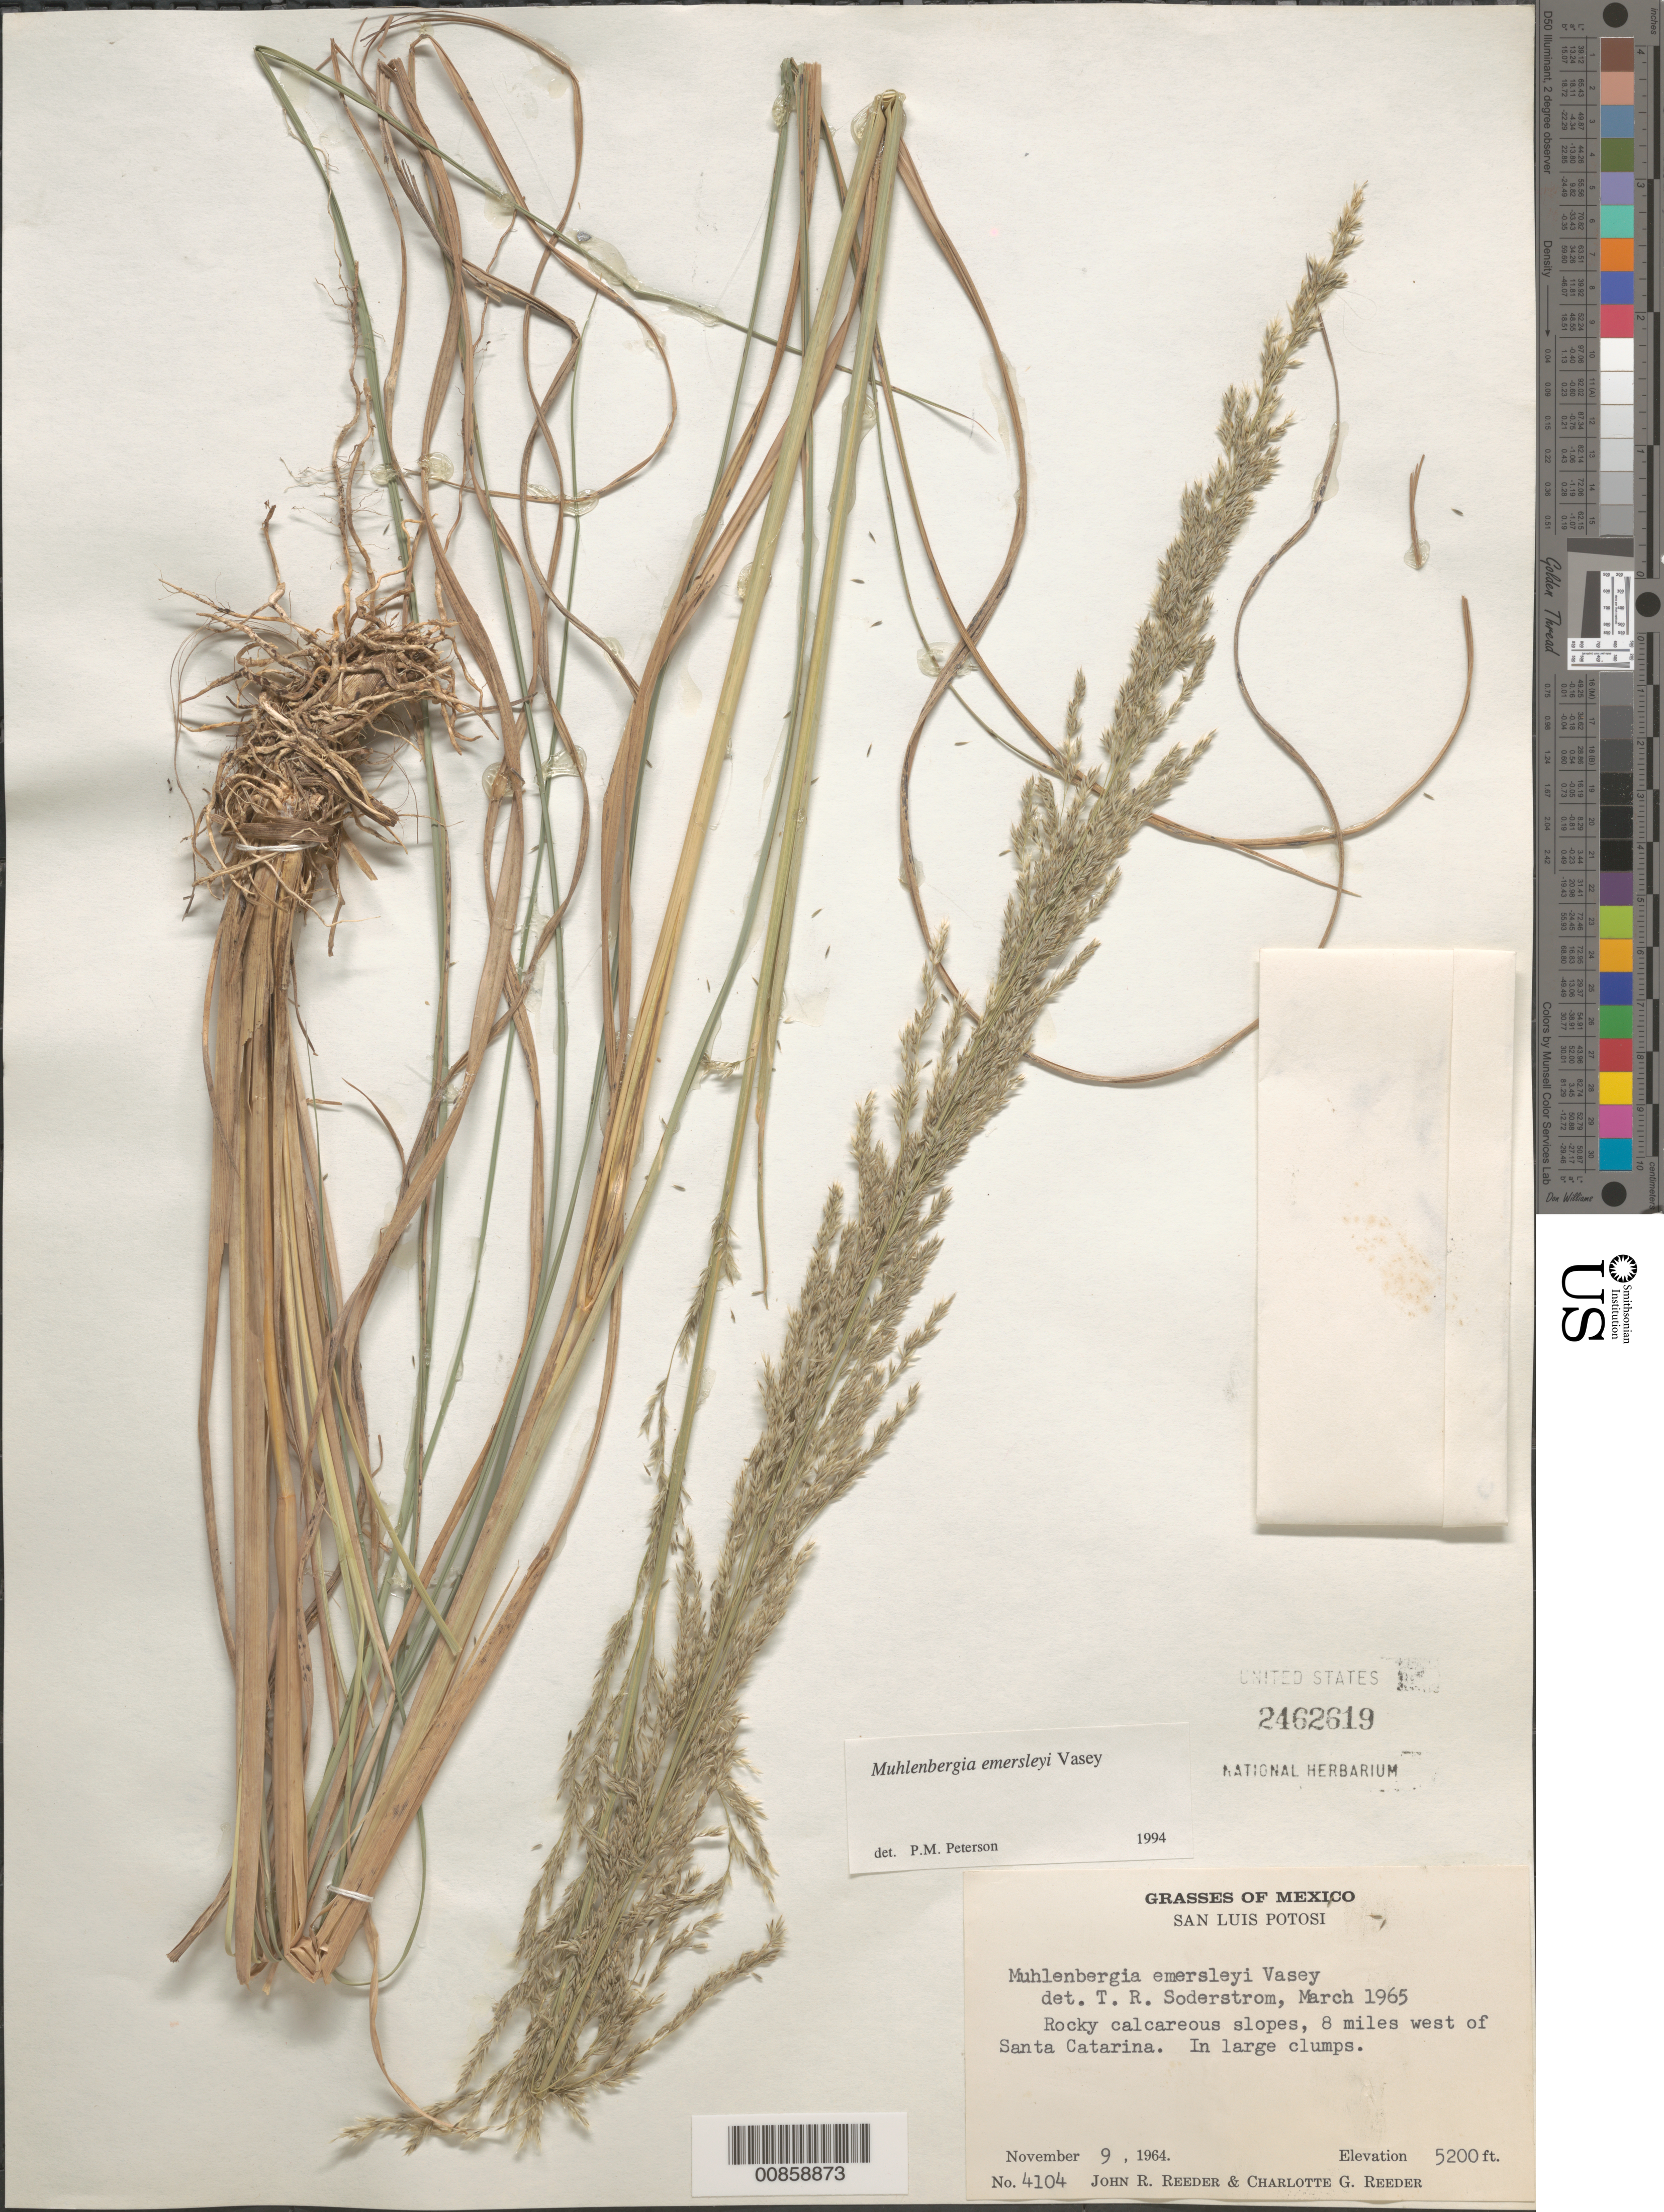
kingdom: Plantae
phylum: Tracheophyta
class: Liliopsida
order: Poales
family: Poaceae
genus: Muhlenbergia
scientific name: Muhlenbergia emersleyi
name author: Vasey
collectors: J. R. Reeder & C. G. Reeder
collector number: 4104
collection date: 1964-11-09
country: Mexico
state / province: San Luis Potosí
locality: Rocky calcareous slopes, 8 miles west of Santa Catarina.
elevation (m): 1585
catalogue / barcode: US 2462619